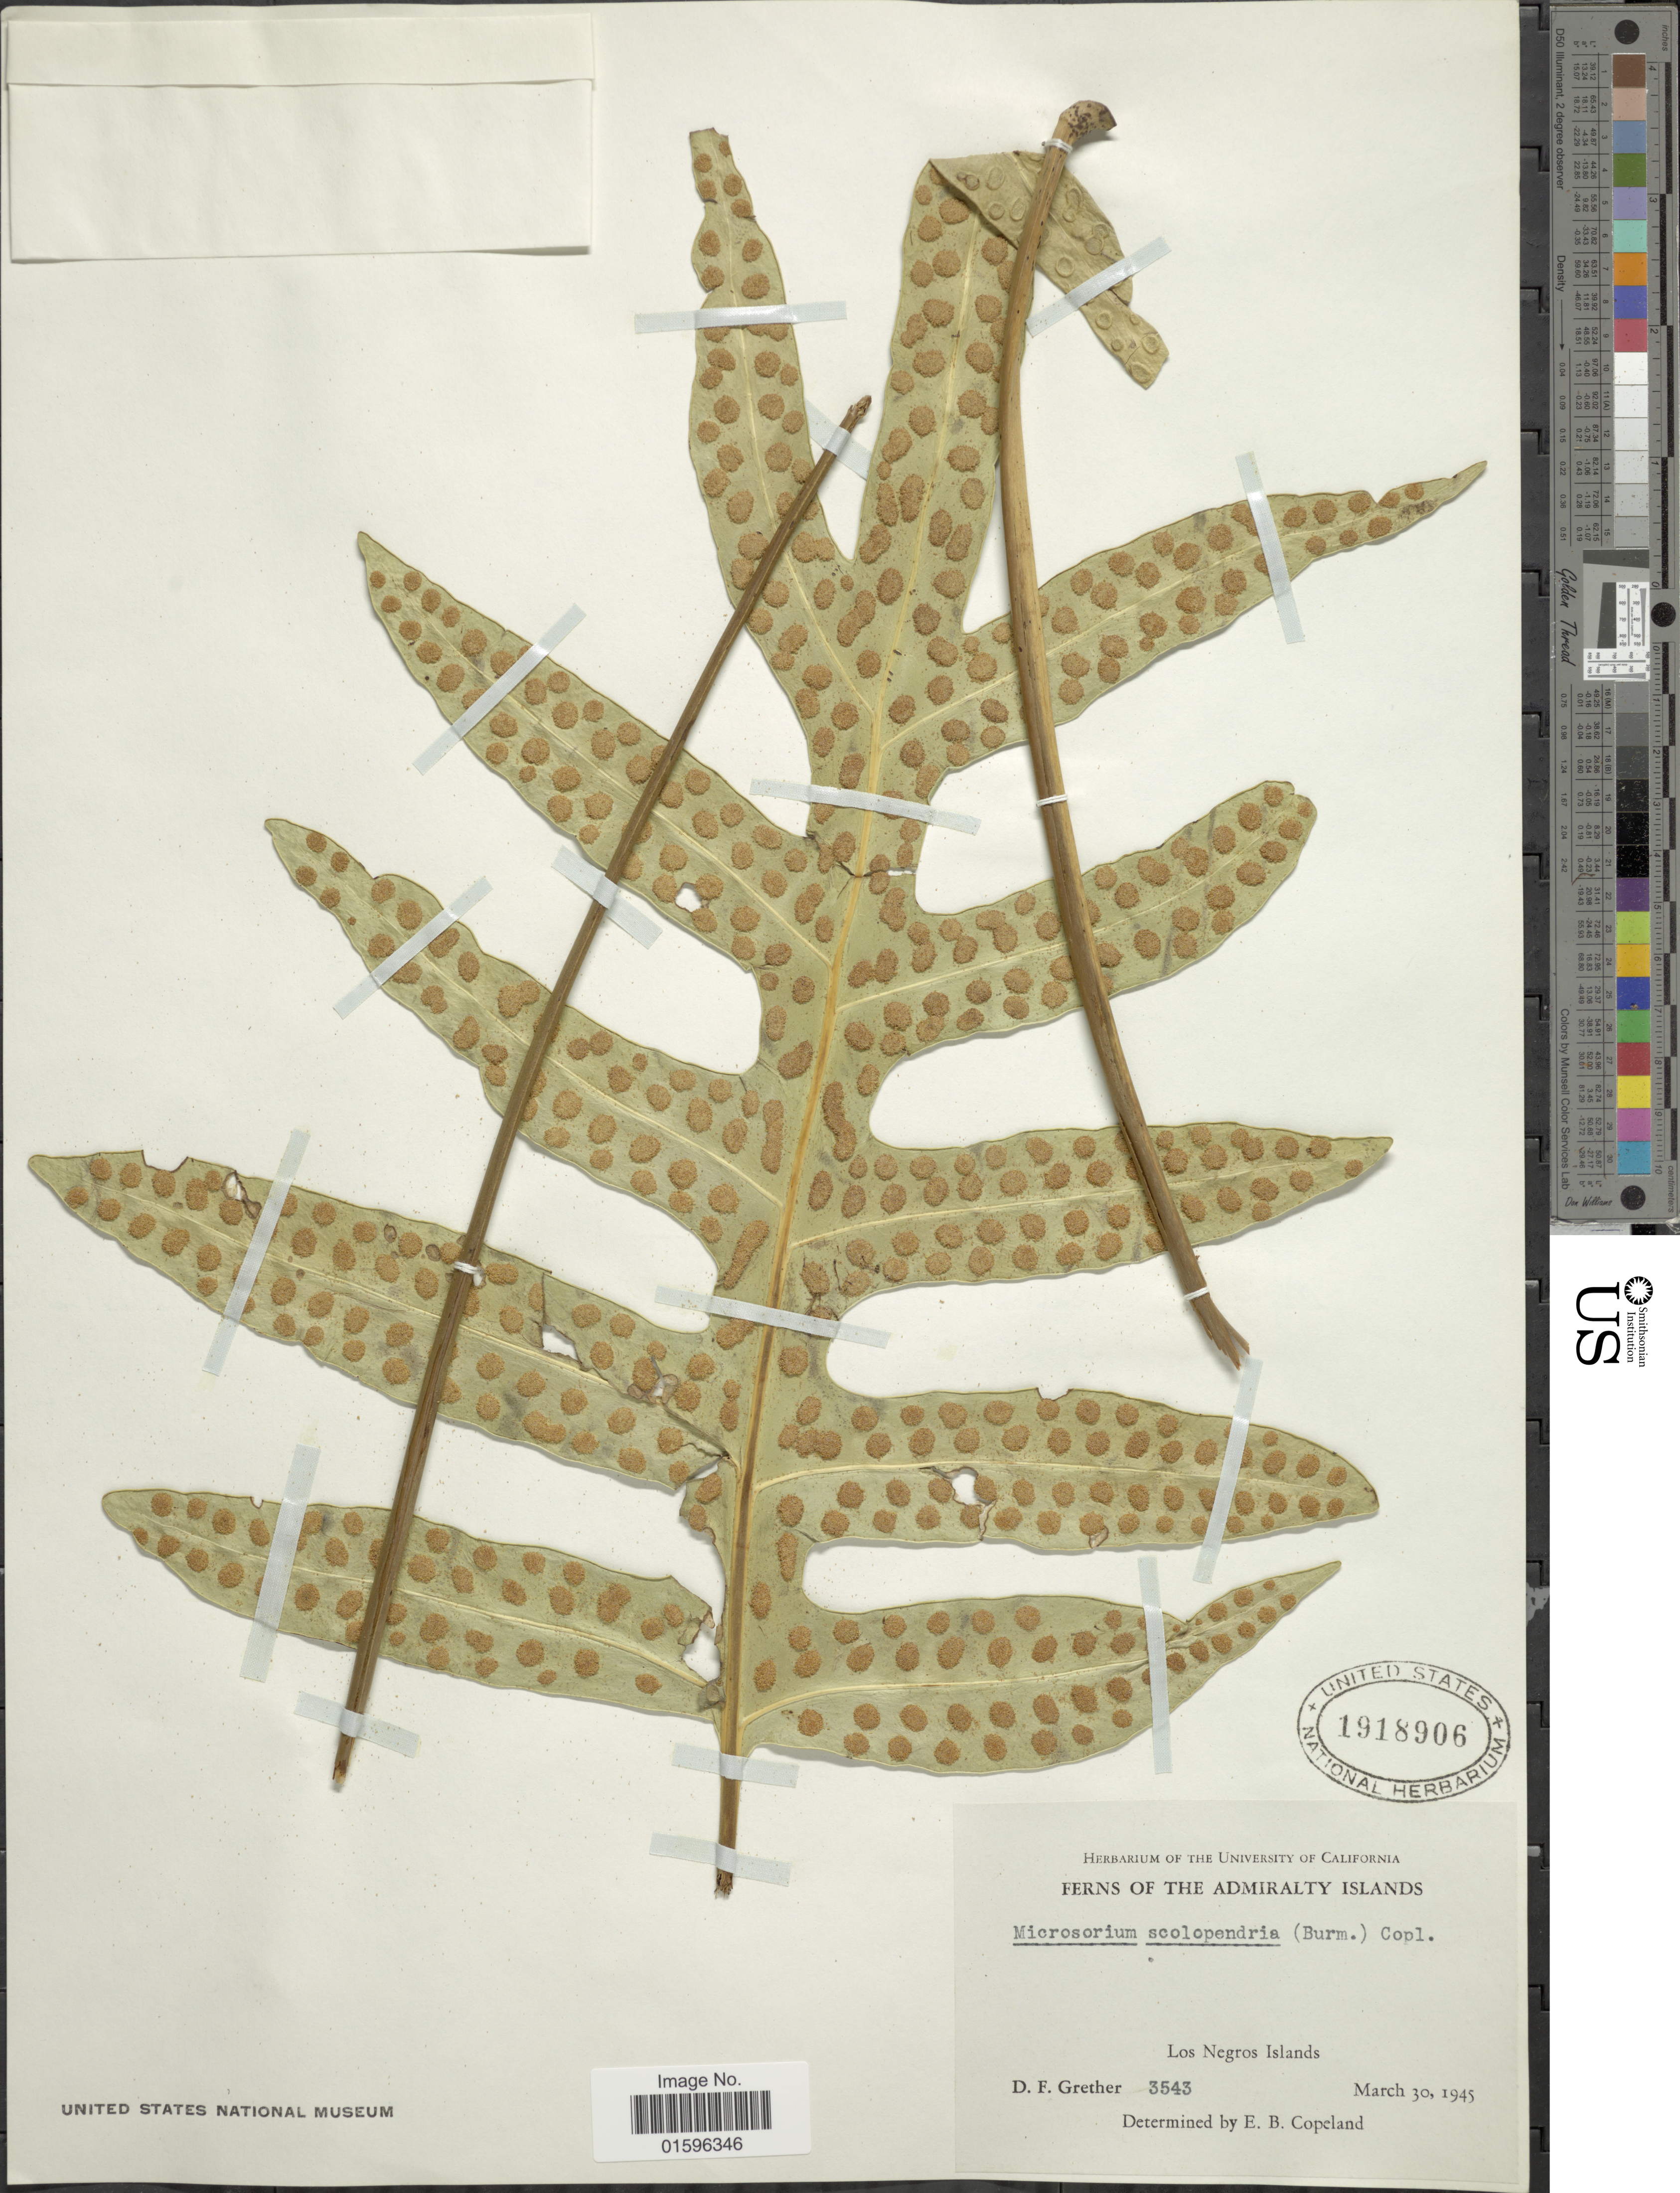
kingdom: Plantae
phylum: Tracheophyta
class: Polypodiopsida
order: Polypodiales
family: Polypodiaceae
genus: Polypodium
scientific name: Polypodium scolopendria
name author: Burm. f.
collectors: D. F. Grether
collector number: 3543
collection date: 1945-03-30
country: Papua New Guinea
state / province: Manus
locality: The Admirality Islands, Los Negros Islands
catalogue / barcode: US 1918906